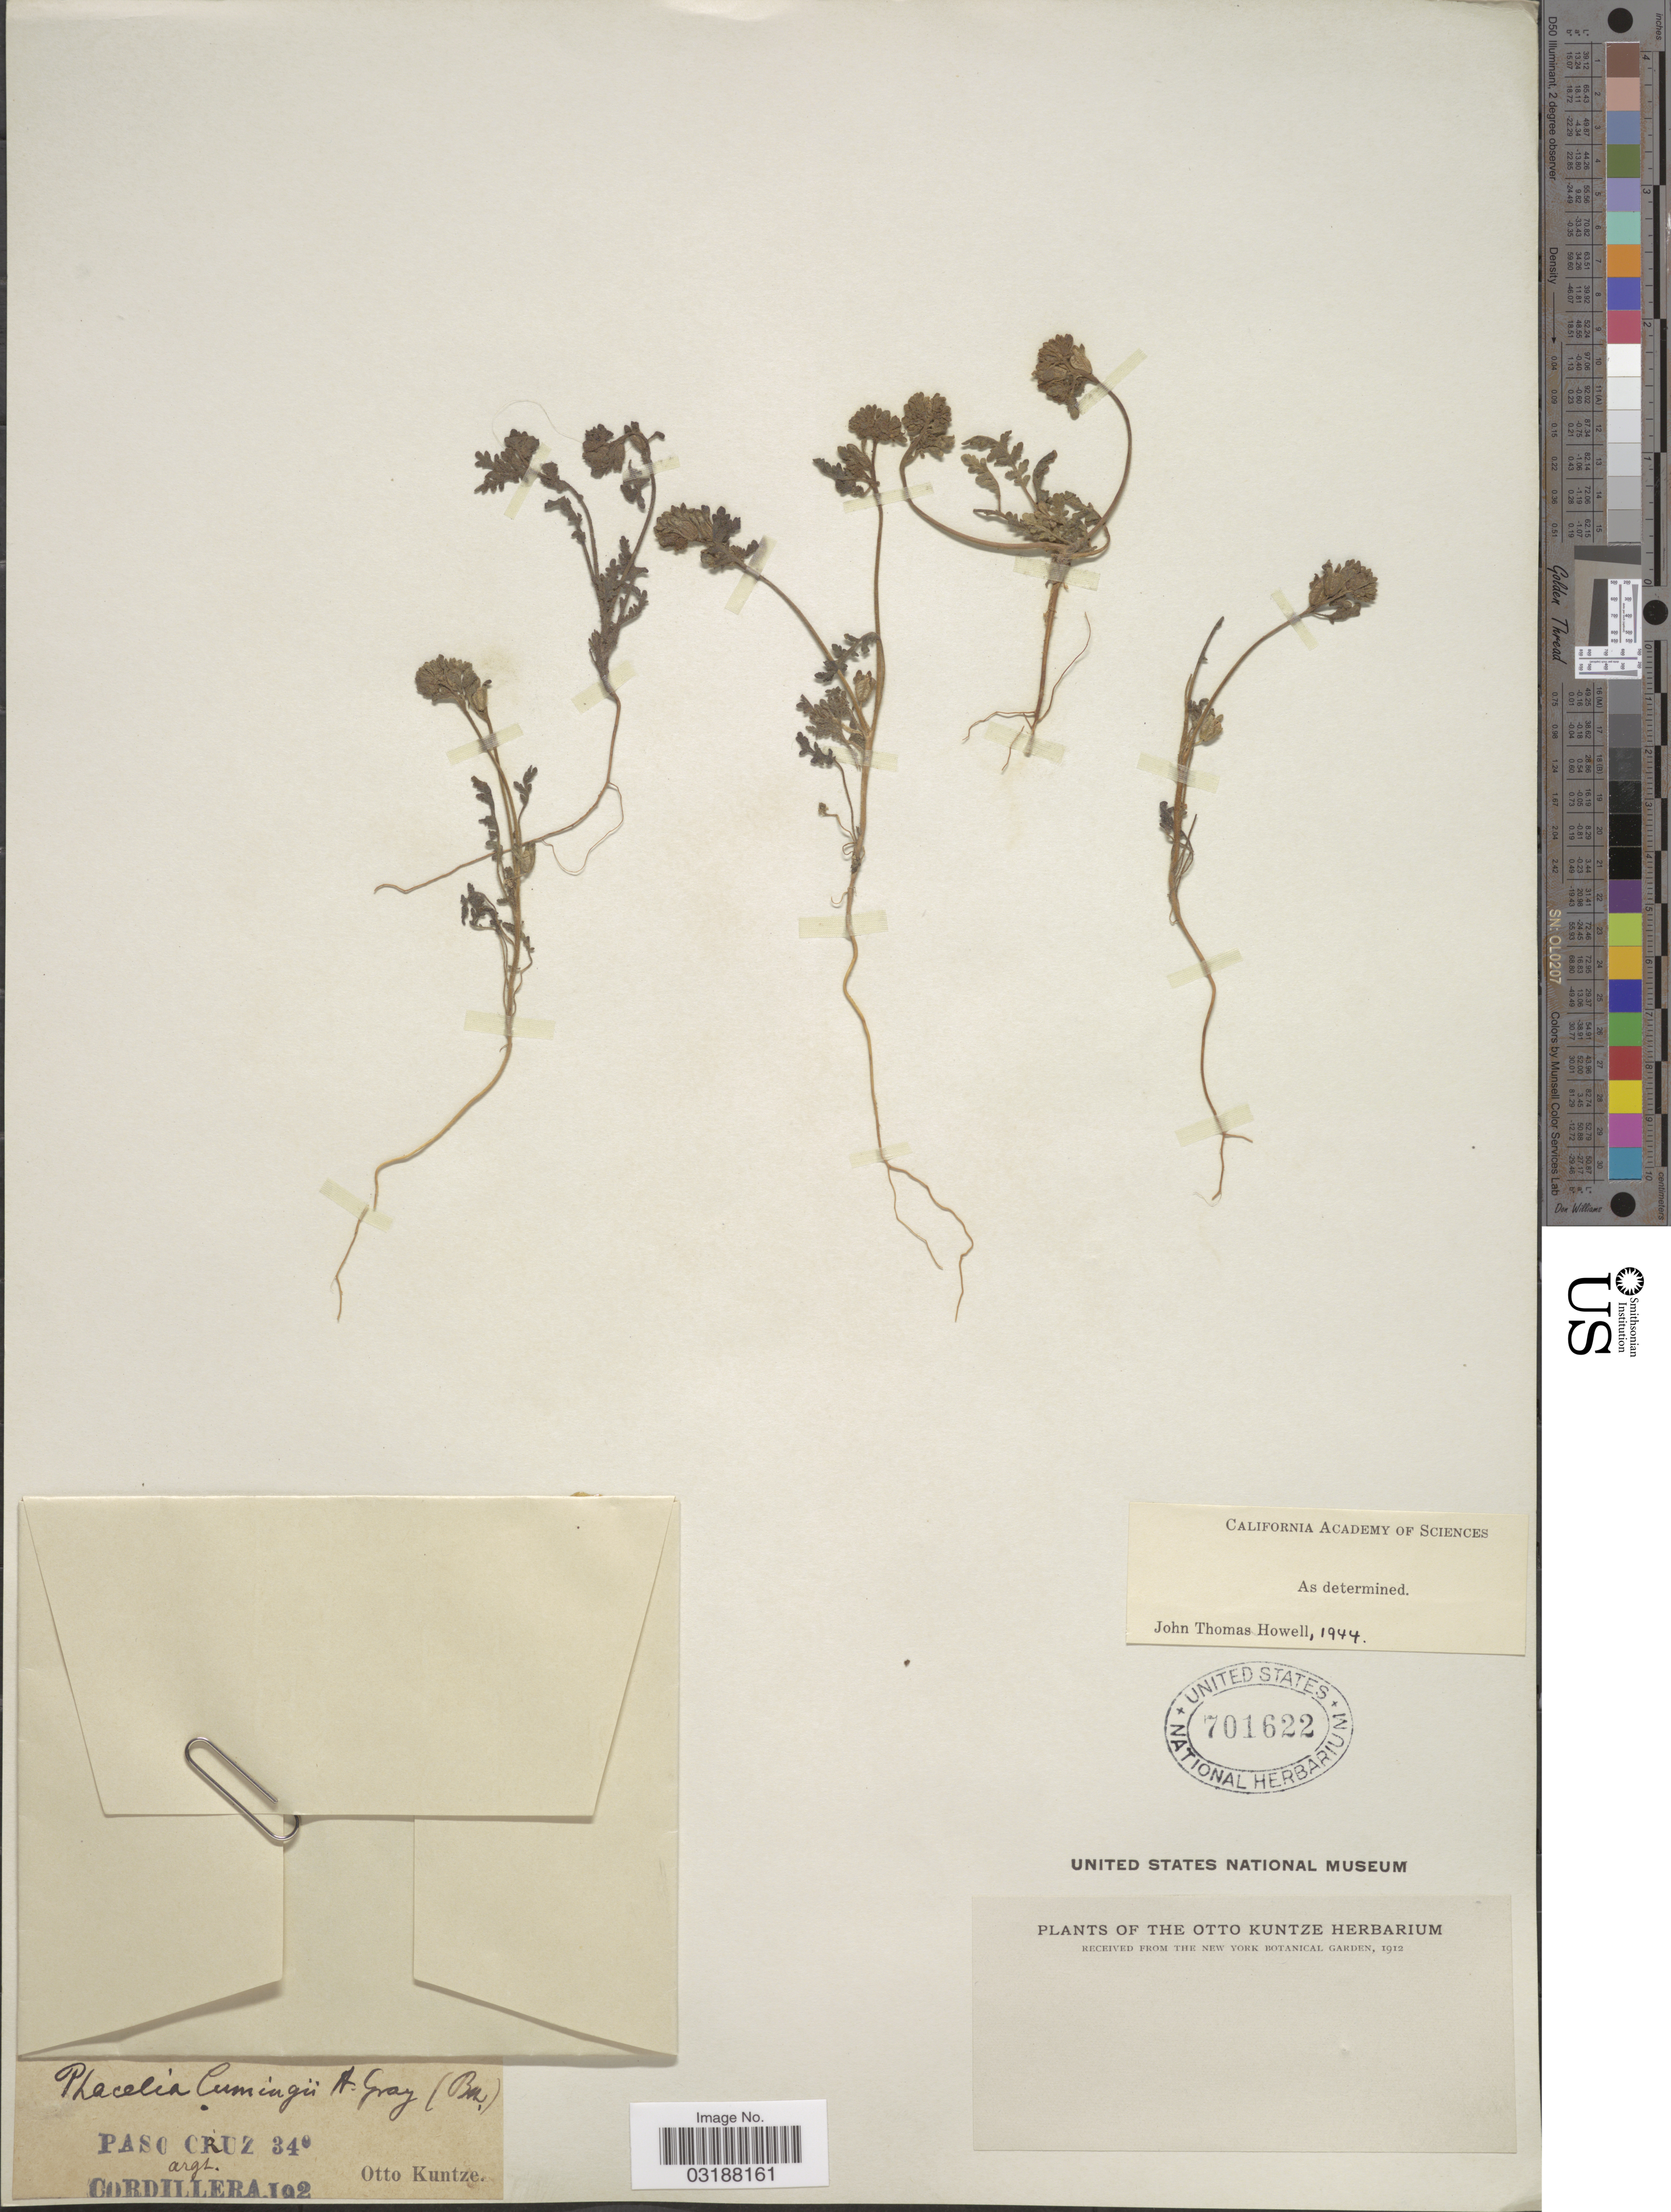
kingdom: Plantae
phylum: Tracheophyta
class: Magnoliopsida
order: Boraginales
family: Hydrophyllaceae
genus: Phacelia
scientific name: Phacelia cumingii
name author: (Benth.) A. Gray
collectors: C.E.O. Kuntze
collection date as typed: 192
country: Argentina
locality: Paso Cruz, Cordillera.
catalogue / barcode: US 701622